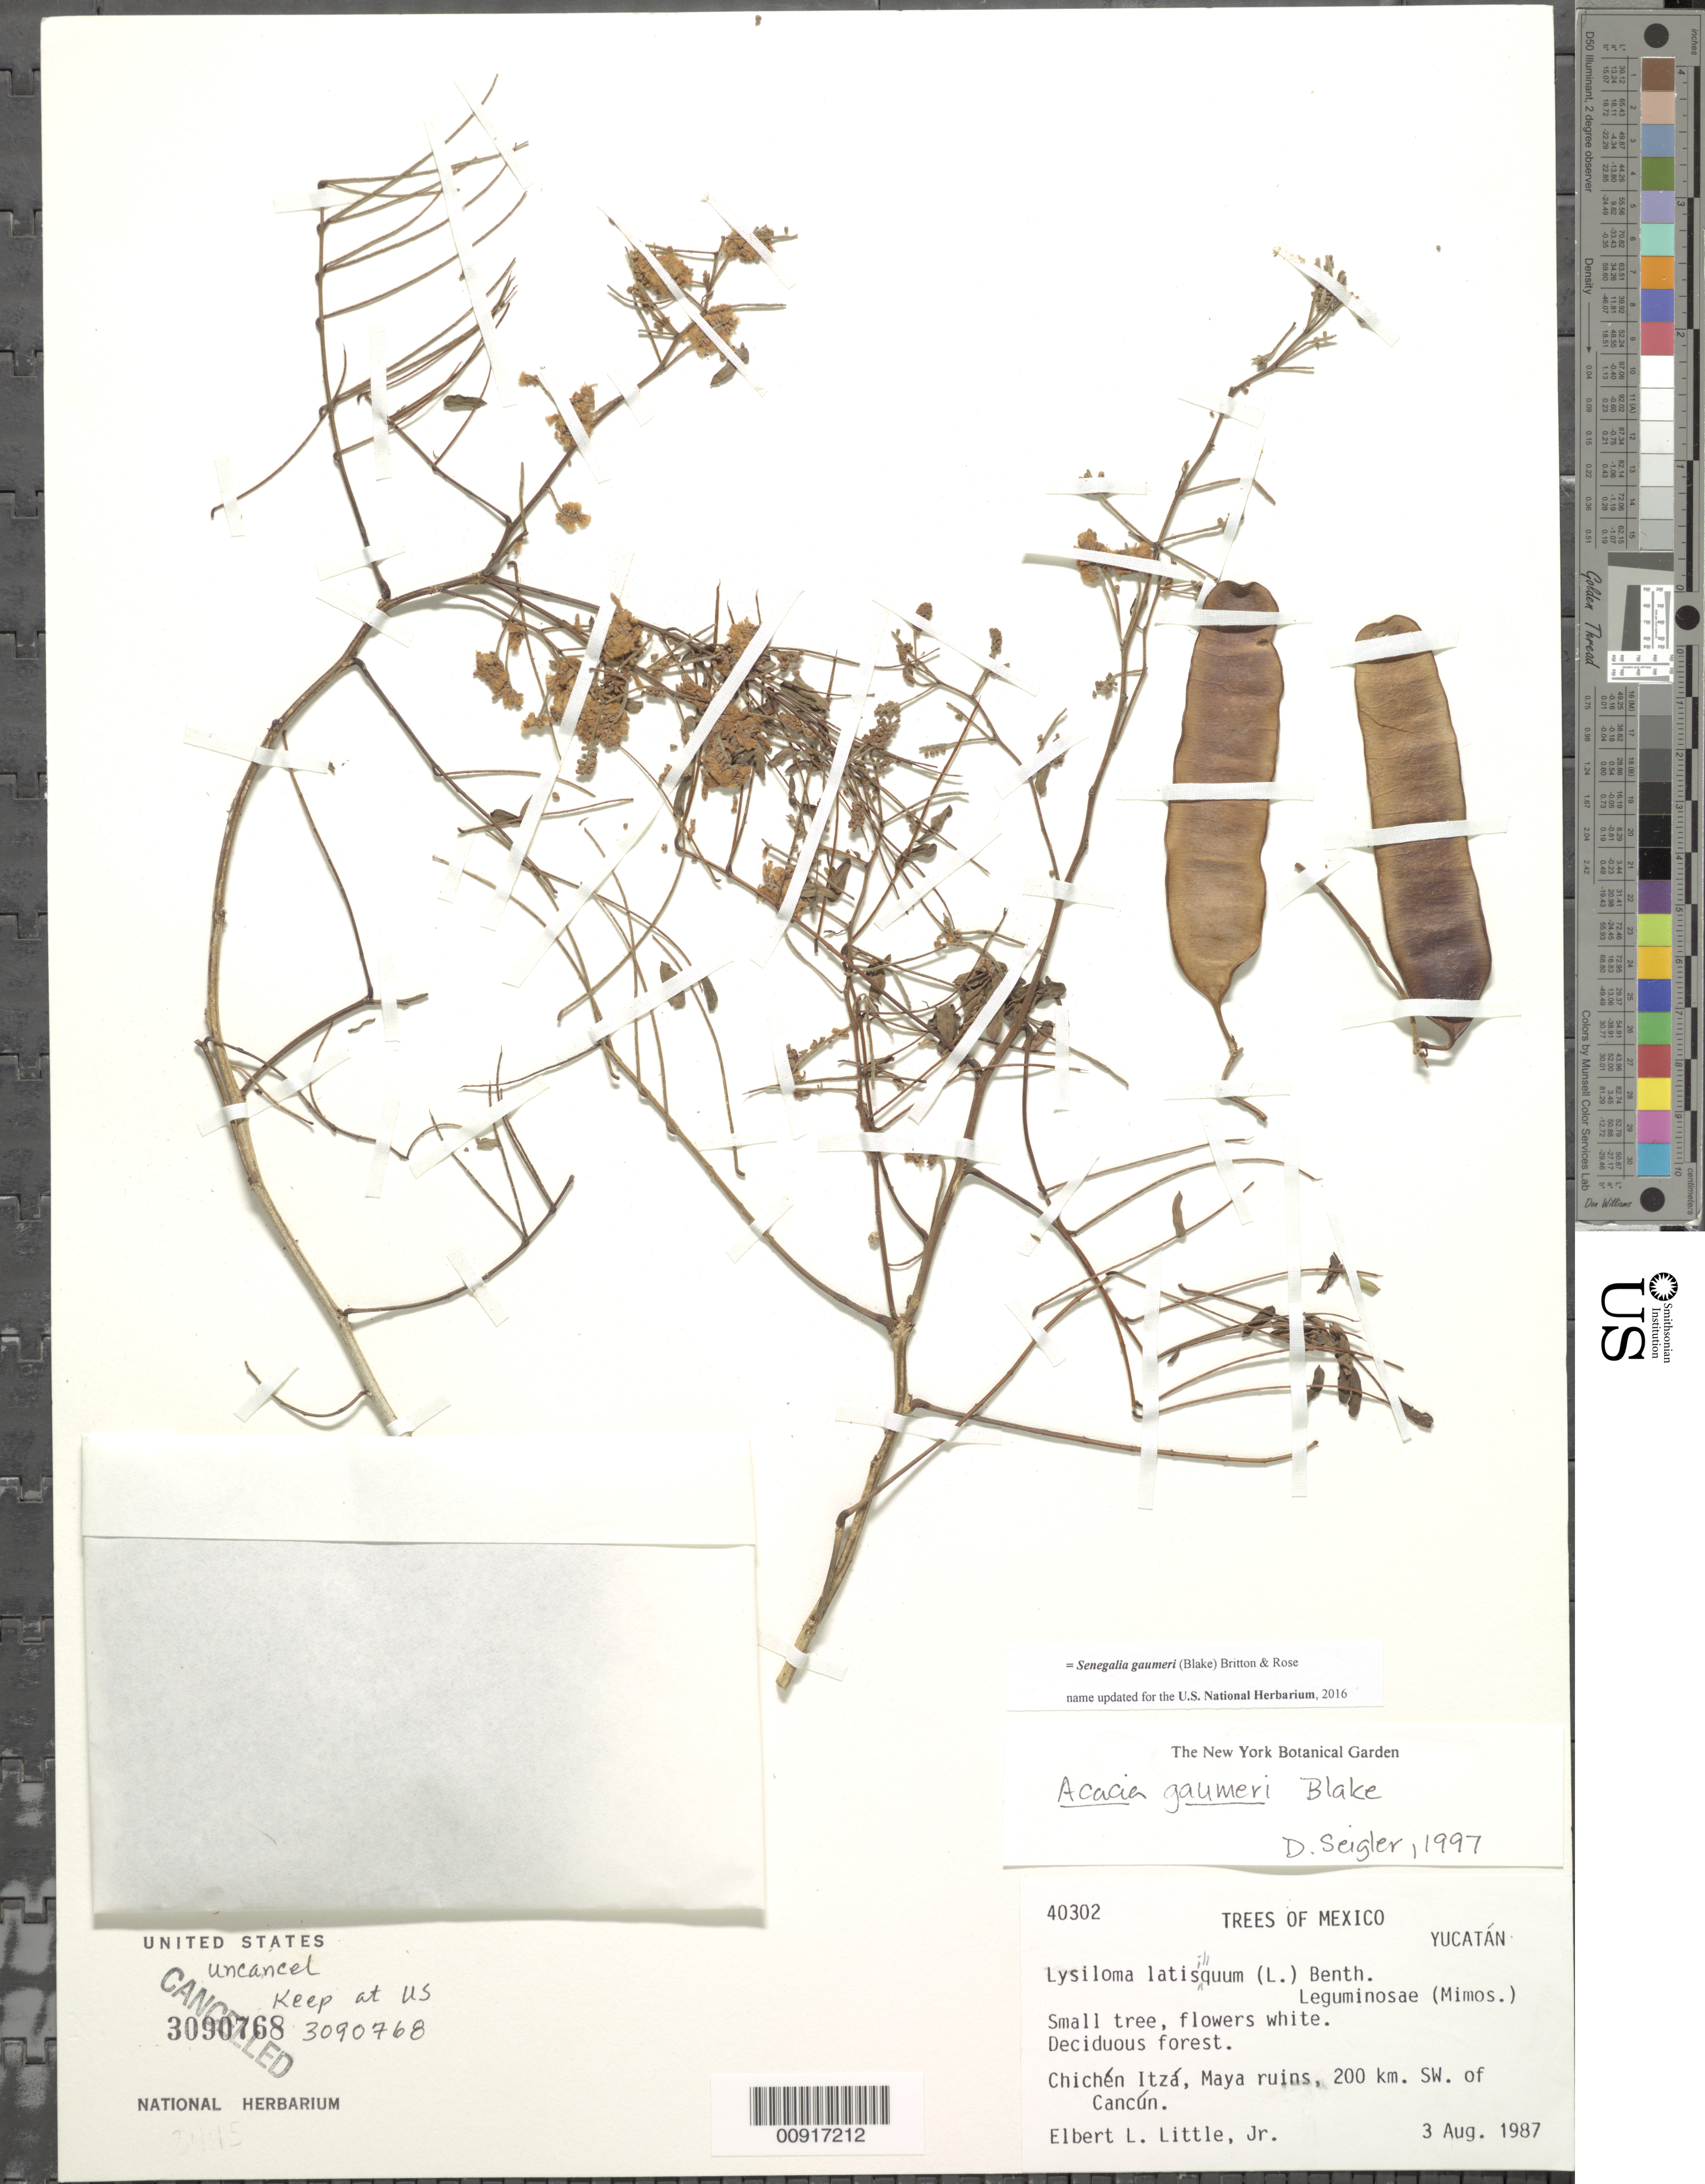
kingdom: Plantae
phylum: Tracheophyta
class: Magnoliopsida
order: Fabales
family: Fabaceae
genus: Senegalia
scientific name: Senegalia gaumeri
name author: (S.F. Blake) Britton & Rose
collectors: E. L. Little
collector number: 40302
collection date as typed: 03 Aug 1987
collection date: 1987-08-03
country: Mexico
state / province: Yucatán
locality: Chichen Itza, Maya Ruins, 200 km. SW of Cancún.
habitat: Deciduous forest.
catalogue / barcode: US 3090768